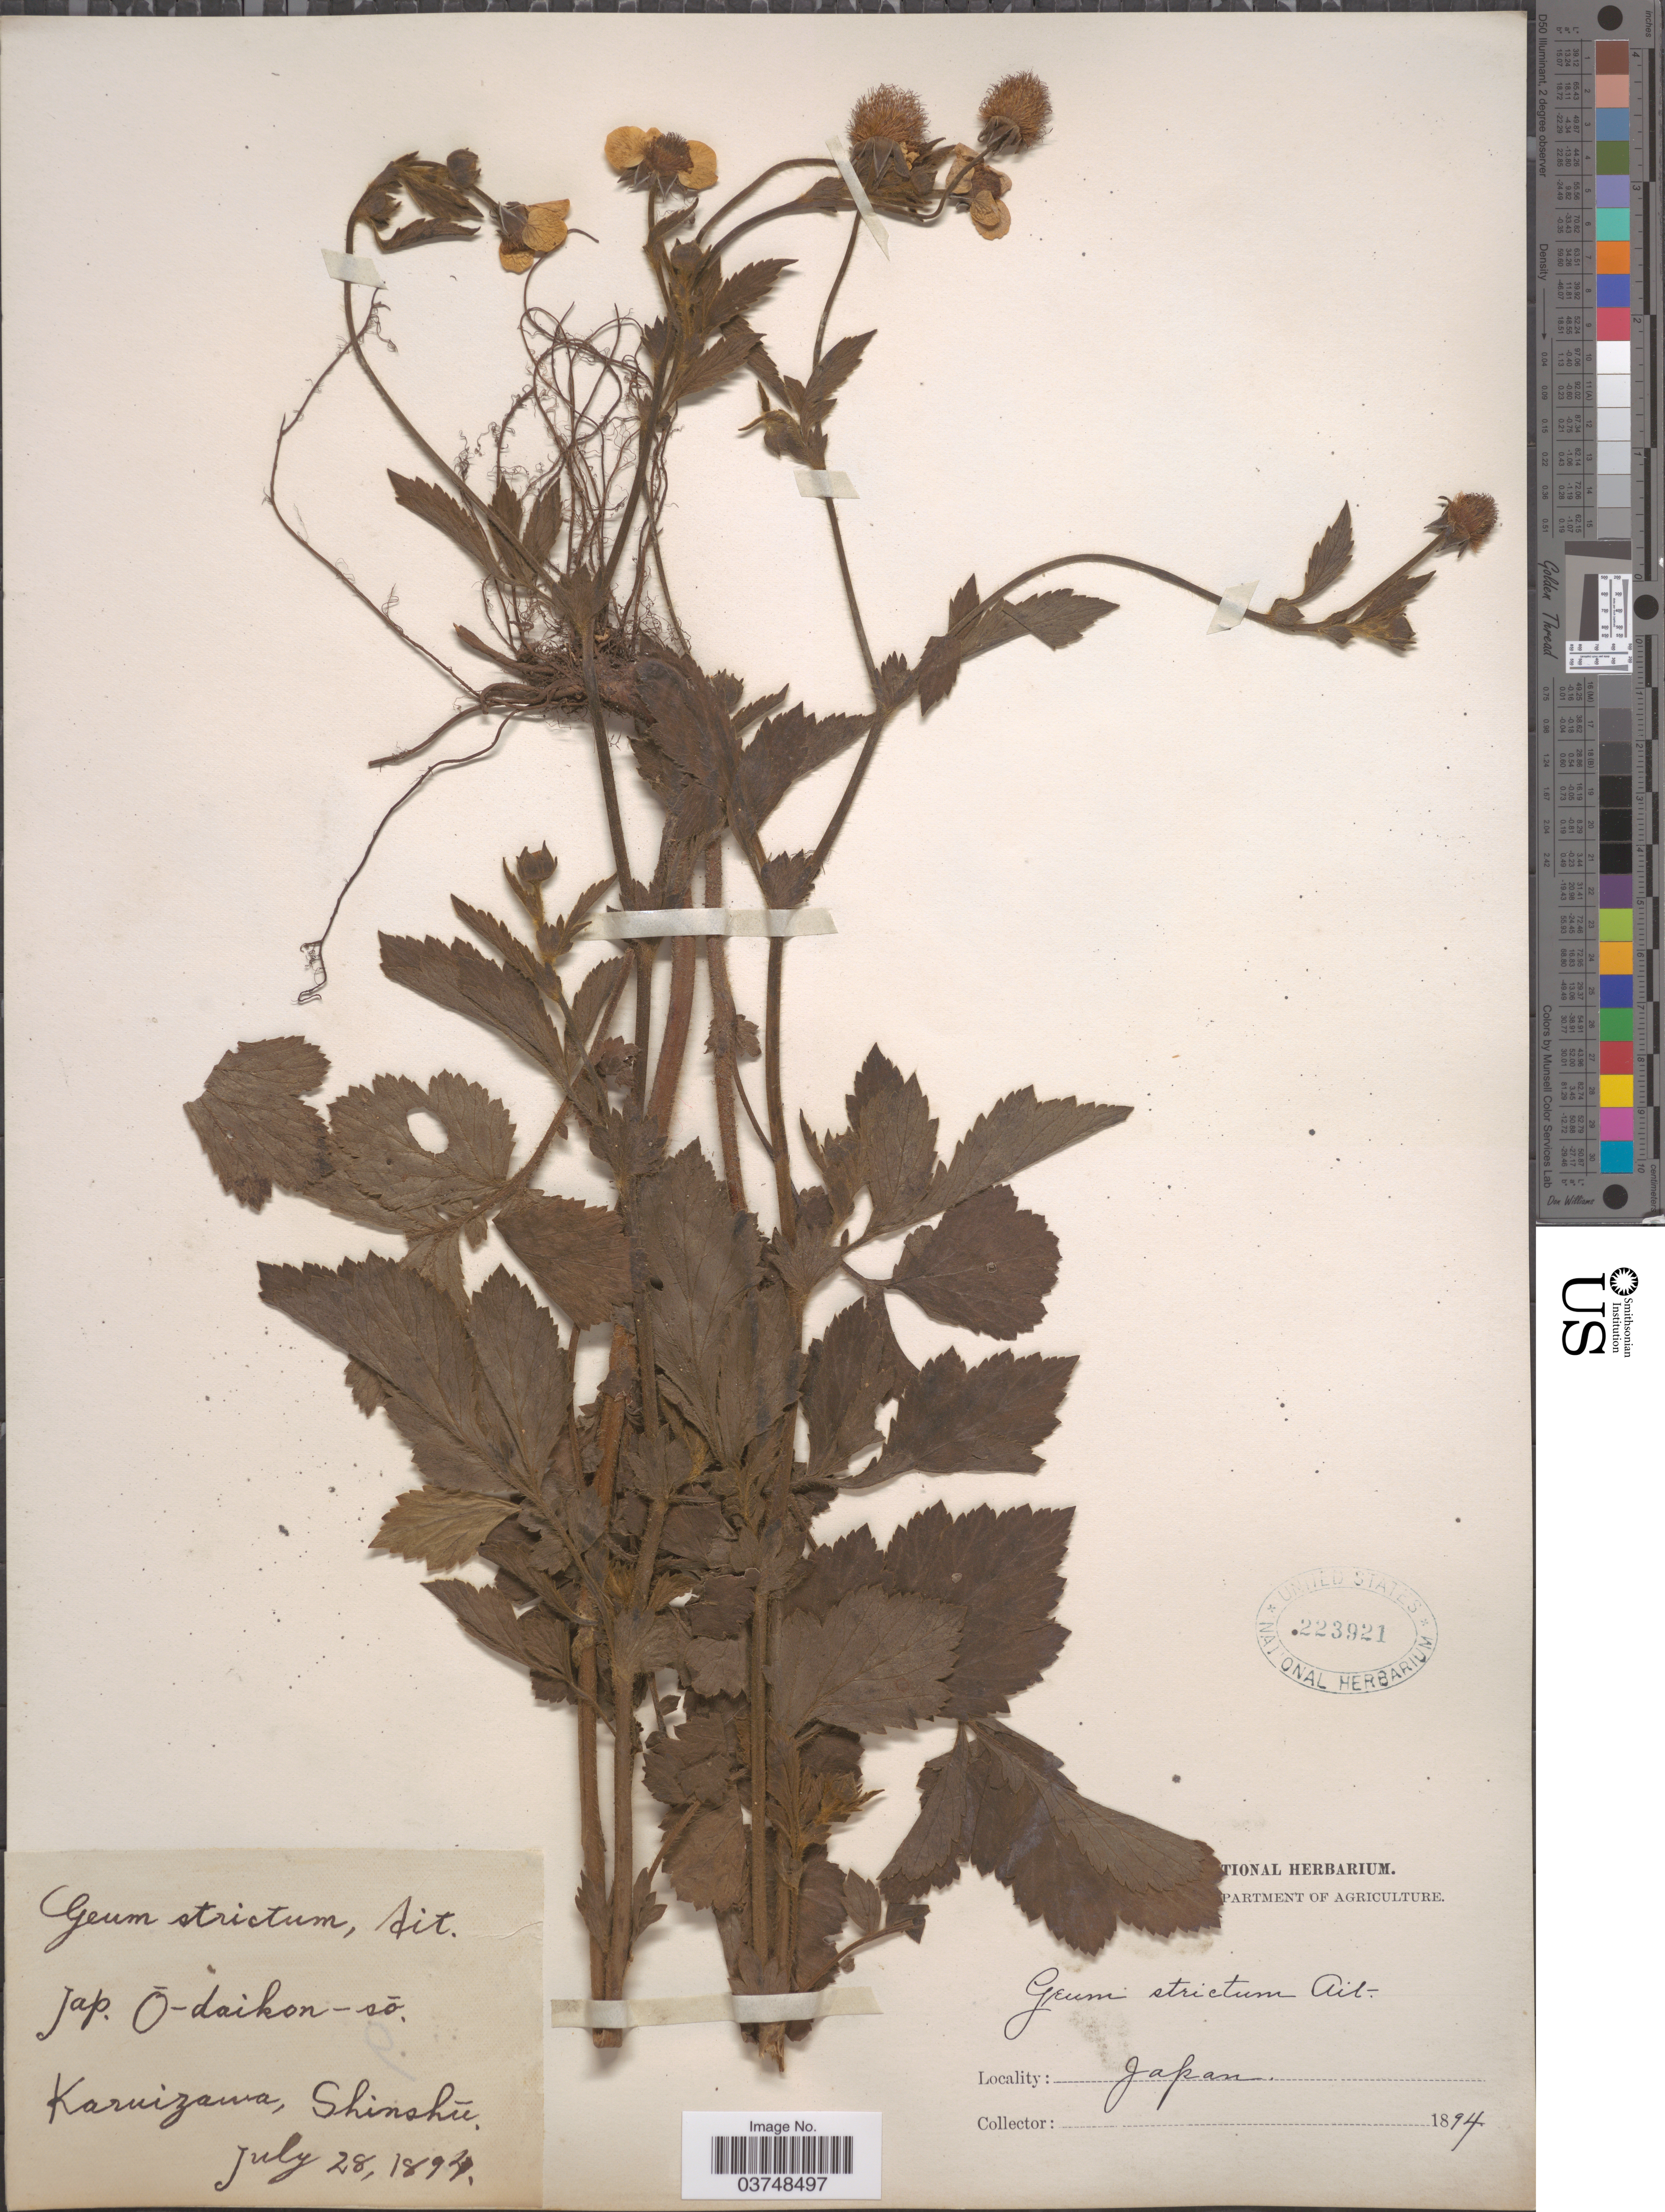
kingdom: Plantae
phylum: Tracheophyta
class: Magnoliopsida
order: Rosales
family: Rosaceae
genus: Geum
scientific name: Geum strictum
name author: Aiton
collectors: ex herb. United States National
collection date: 1894-07-28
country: Japan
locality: Karuizawa, Shinshū.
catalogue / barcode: US 223921